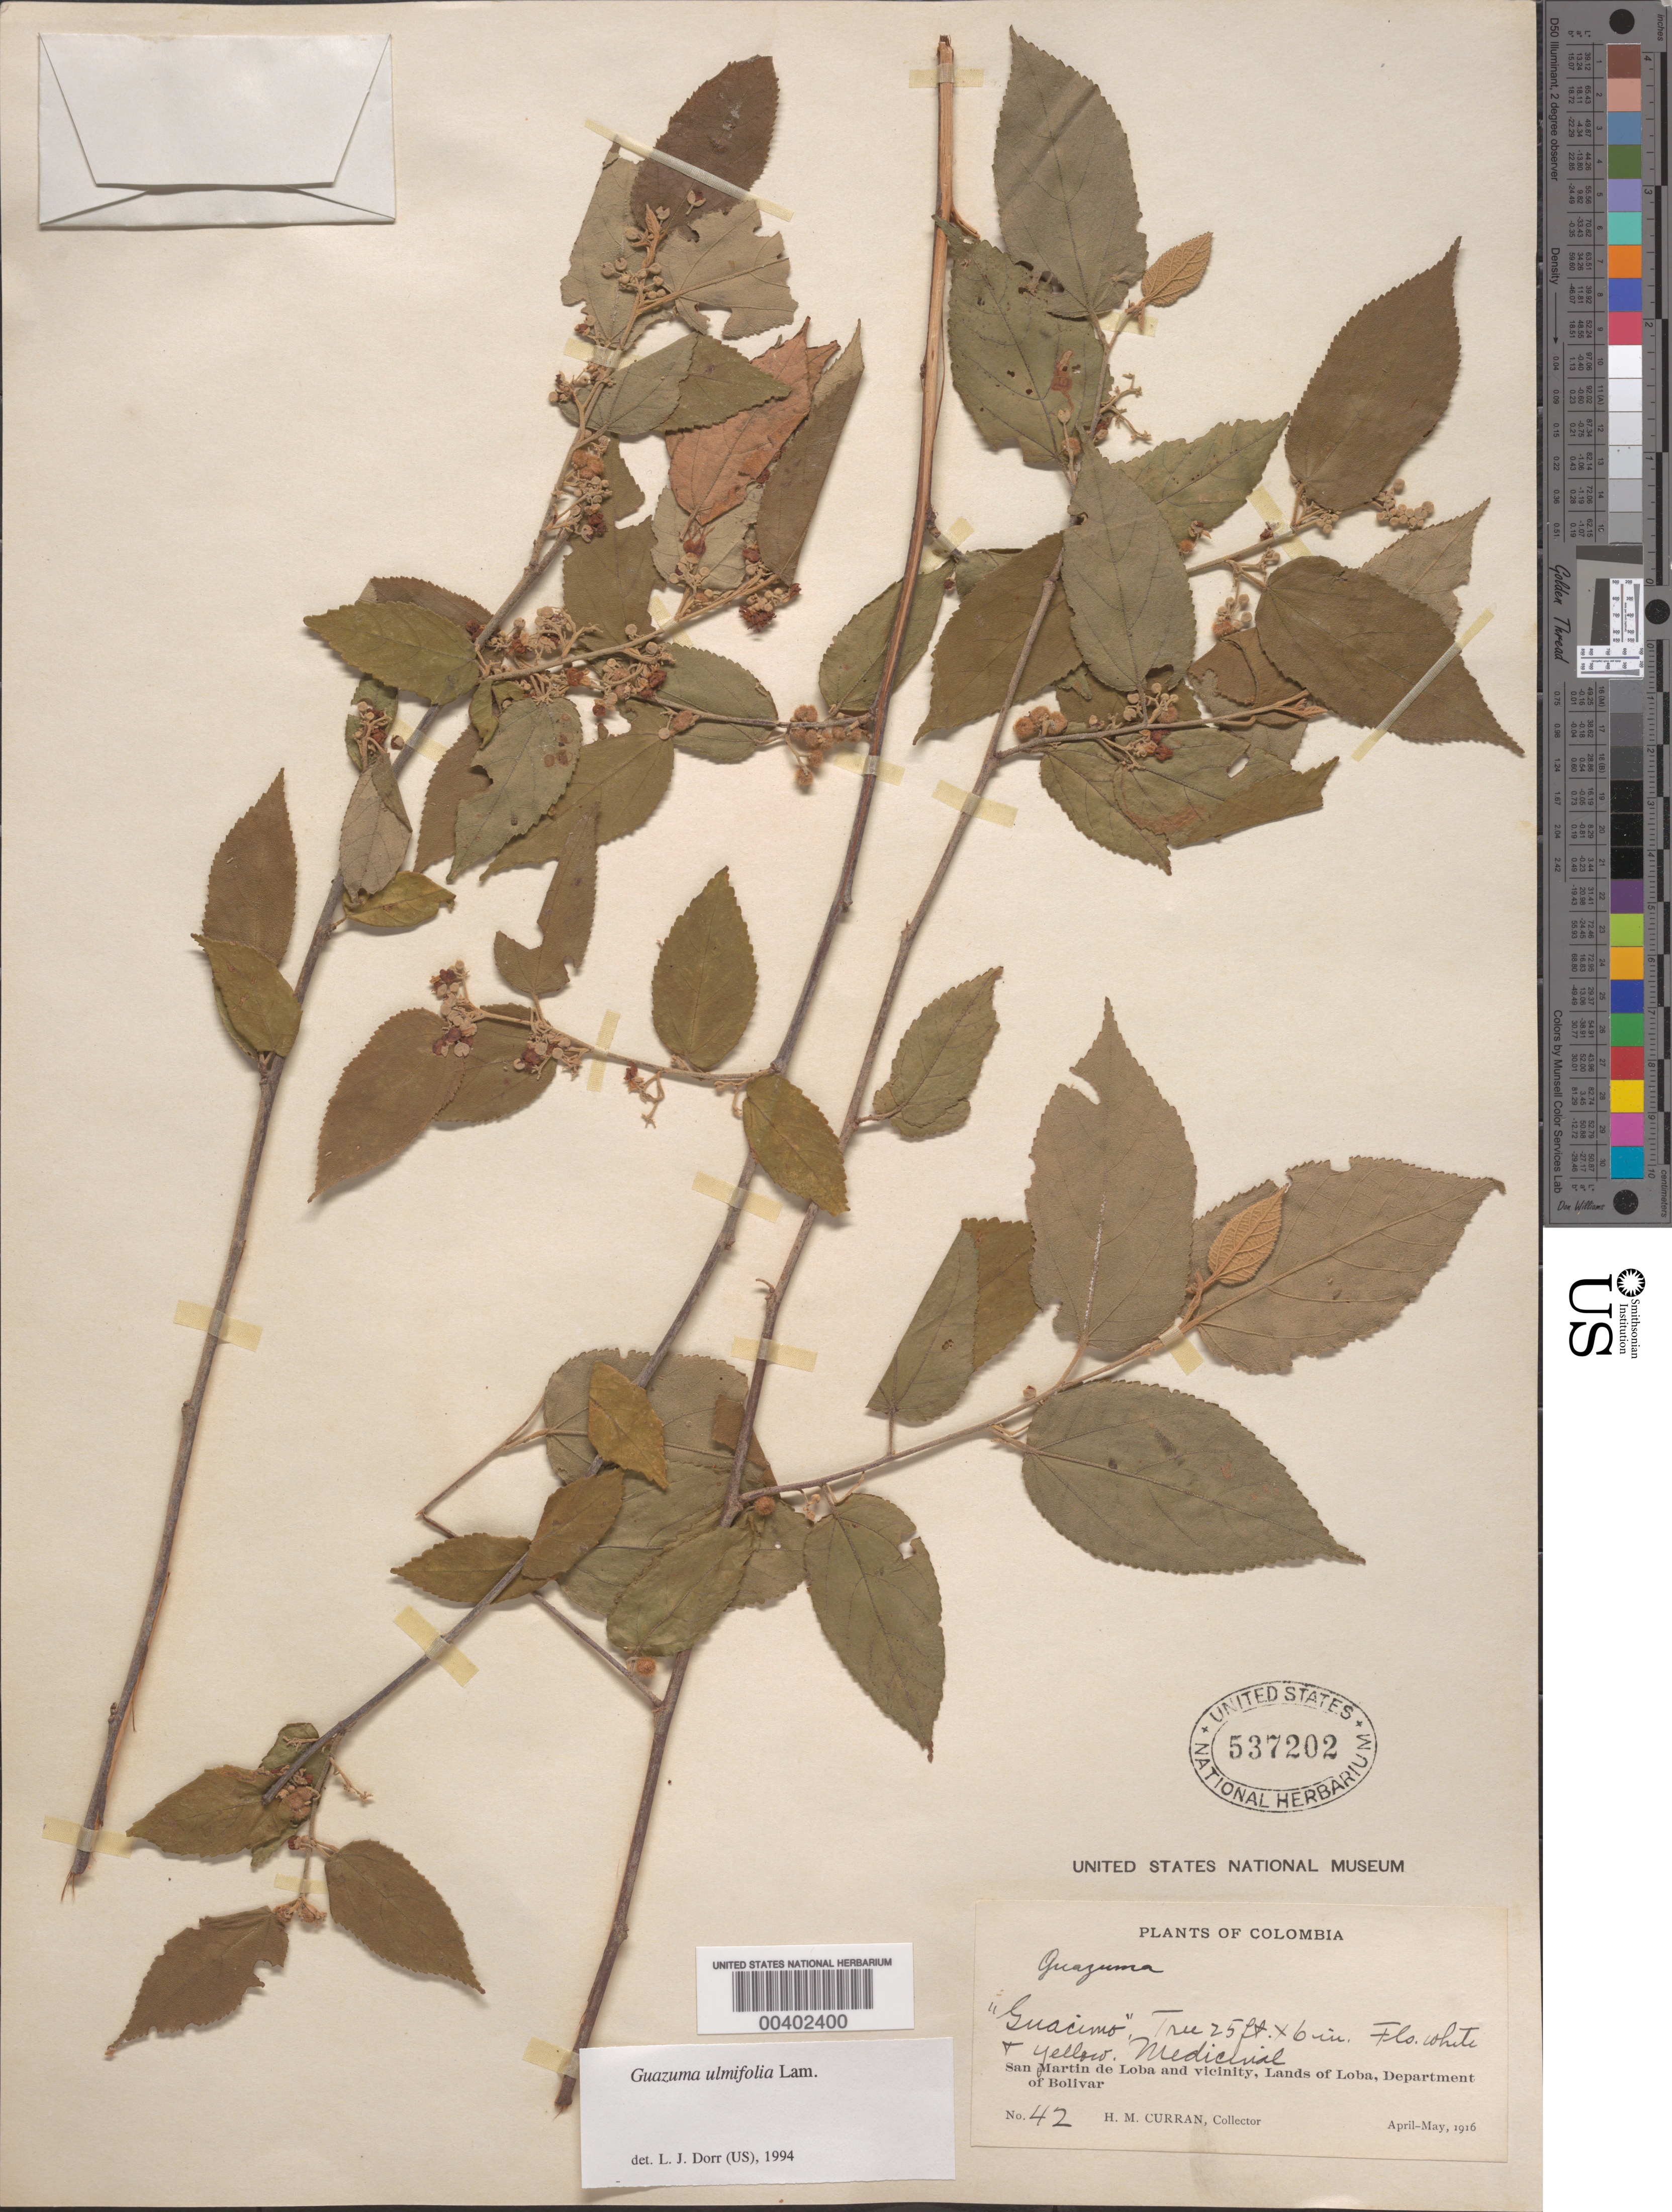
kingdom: Plantae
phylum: Tracheophyta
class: Magnoliopsida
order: Malvales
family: Malvaceae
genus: Guazuma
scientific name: Guazuma ulmifolia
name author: Lam.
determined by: Dorr, L. J., (BOT), Smithsonian Institution - National Museum of Natural History (UNITED STATES)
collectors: H. M. Curran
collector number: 42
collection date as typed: Apr 1916 to -- May 1916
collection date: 1916-04/1916-05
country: Colombia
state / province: Bolívar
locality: San Martin de Loba and vicinity, Lands of Loba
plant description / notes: Common name: Guacimo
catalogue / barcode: US 537202